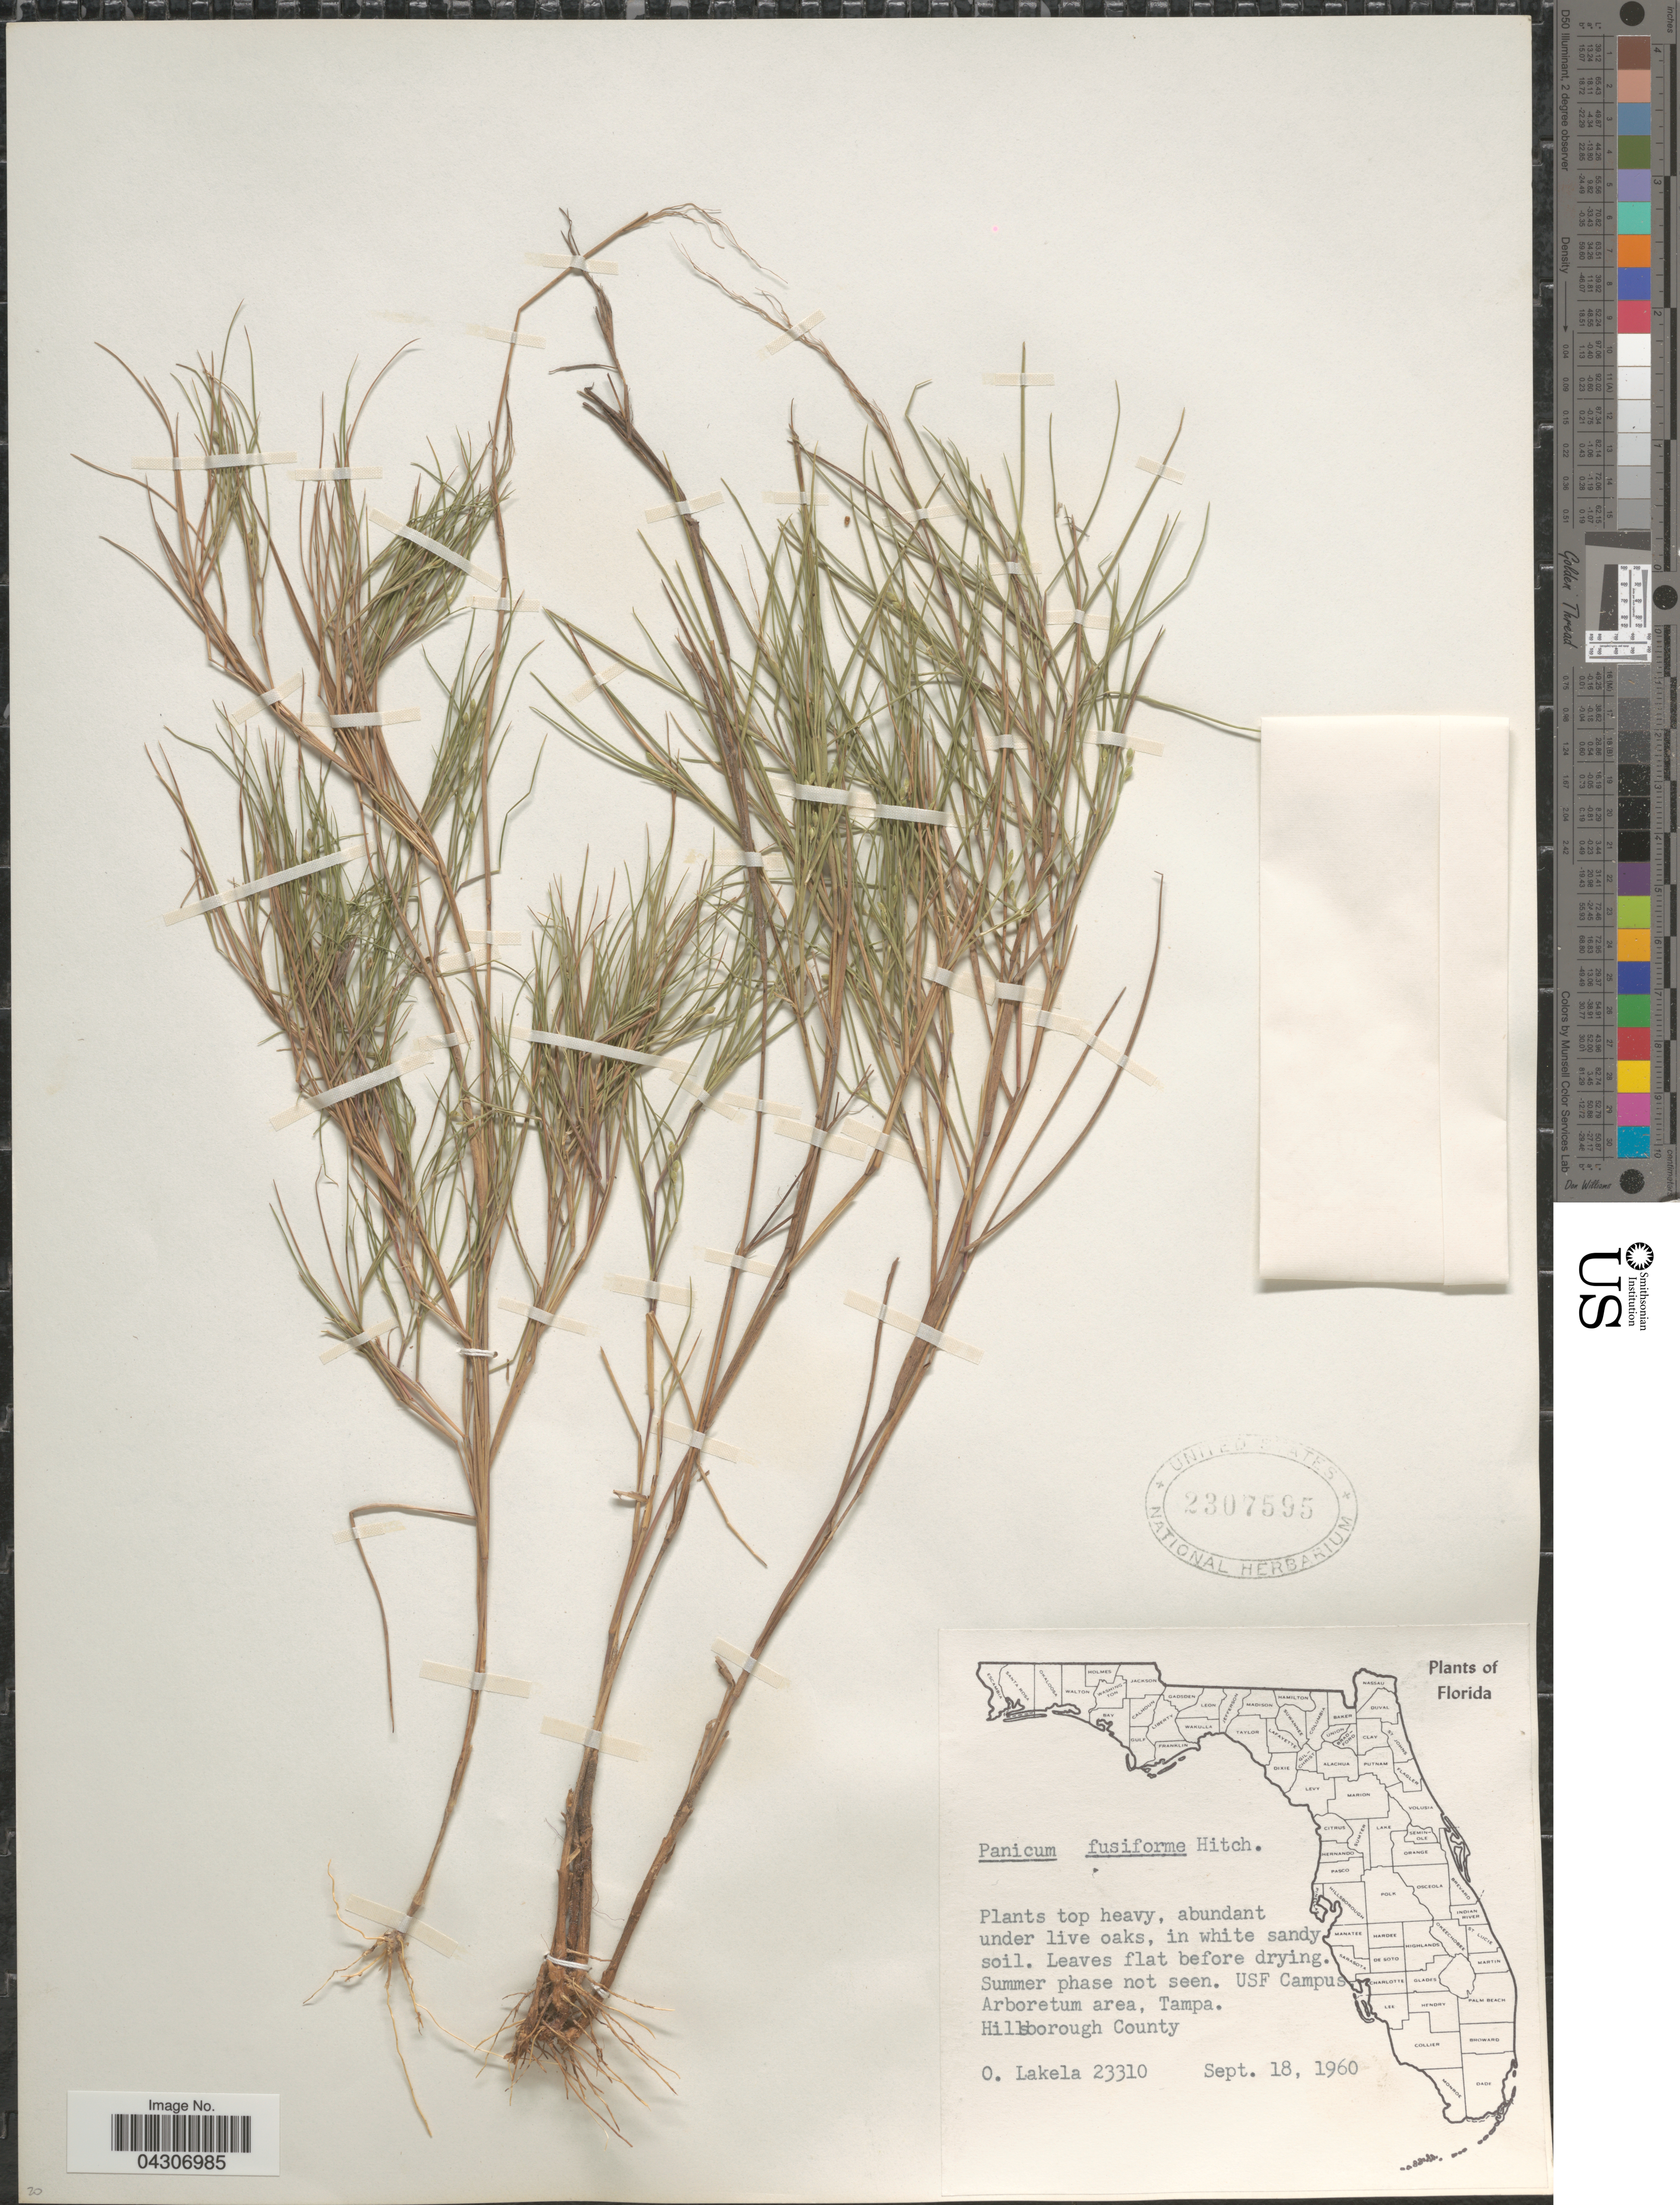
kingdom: Plantae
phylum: Tracheophyta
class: Liliopsida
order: Poales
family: Poaceae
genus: Dichanthelium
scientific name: Dichanthelium aciculare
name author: (Desv. ex Poir.) Gould & C.A. Clark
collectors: O. Lakela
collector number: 23310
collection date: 1960-09-18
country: United States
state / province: Florida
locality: USF Campus Arboretum area, Tampa. Hillsborough County.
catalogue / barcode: US 2307595